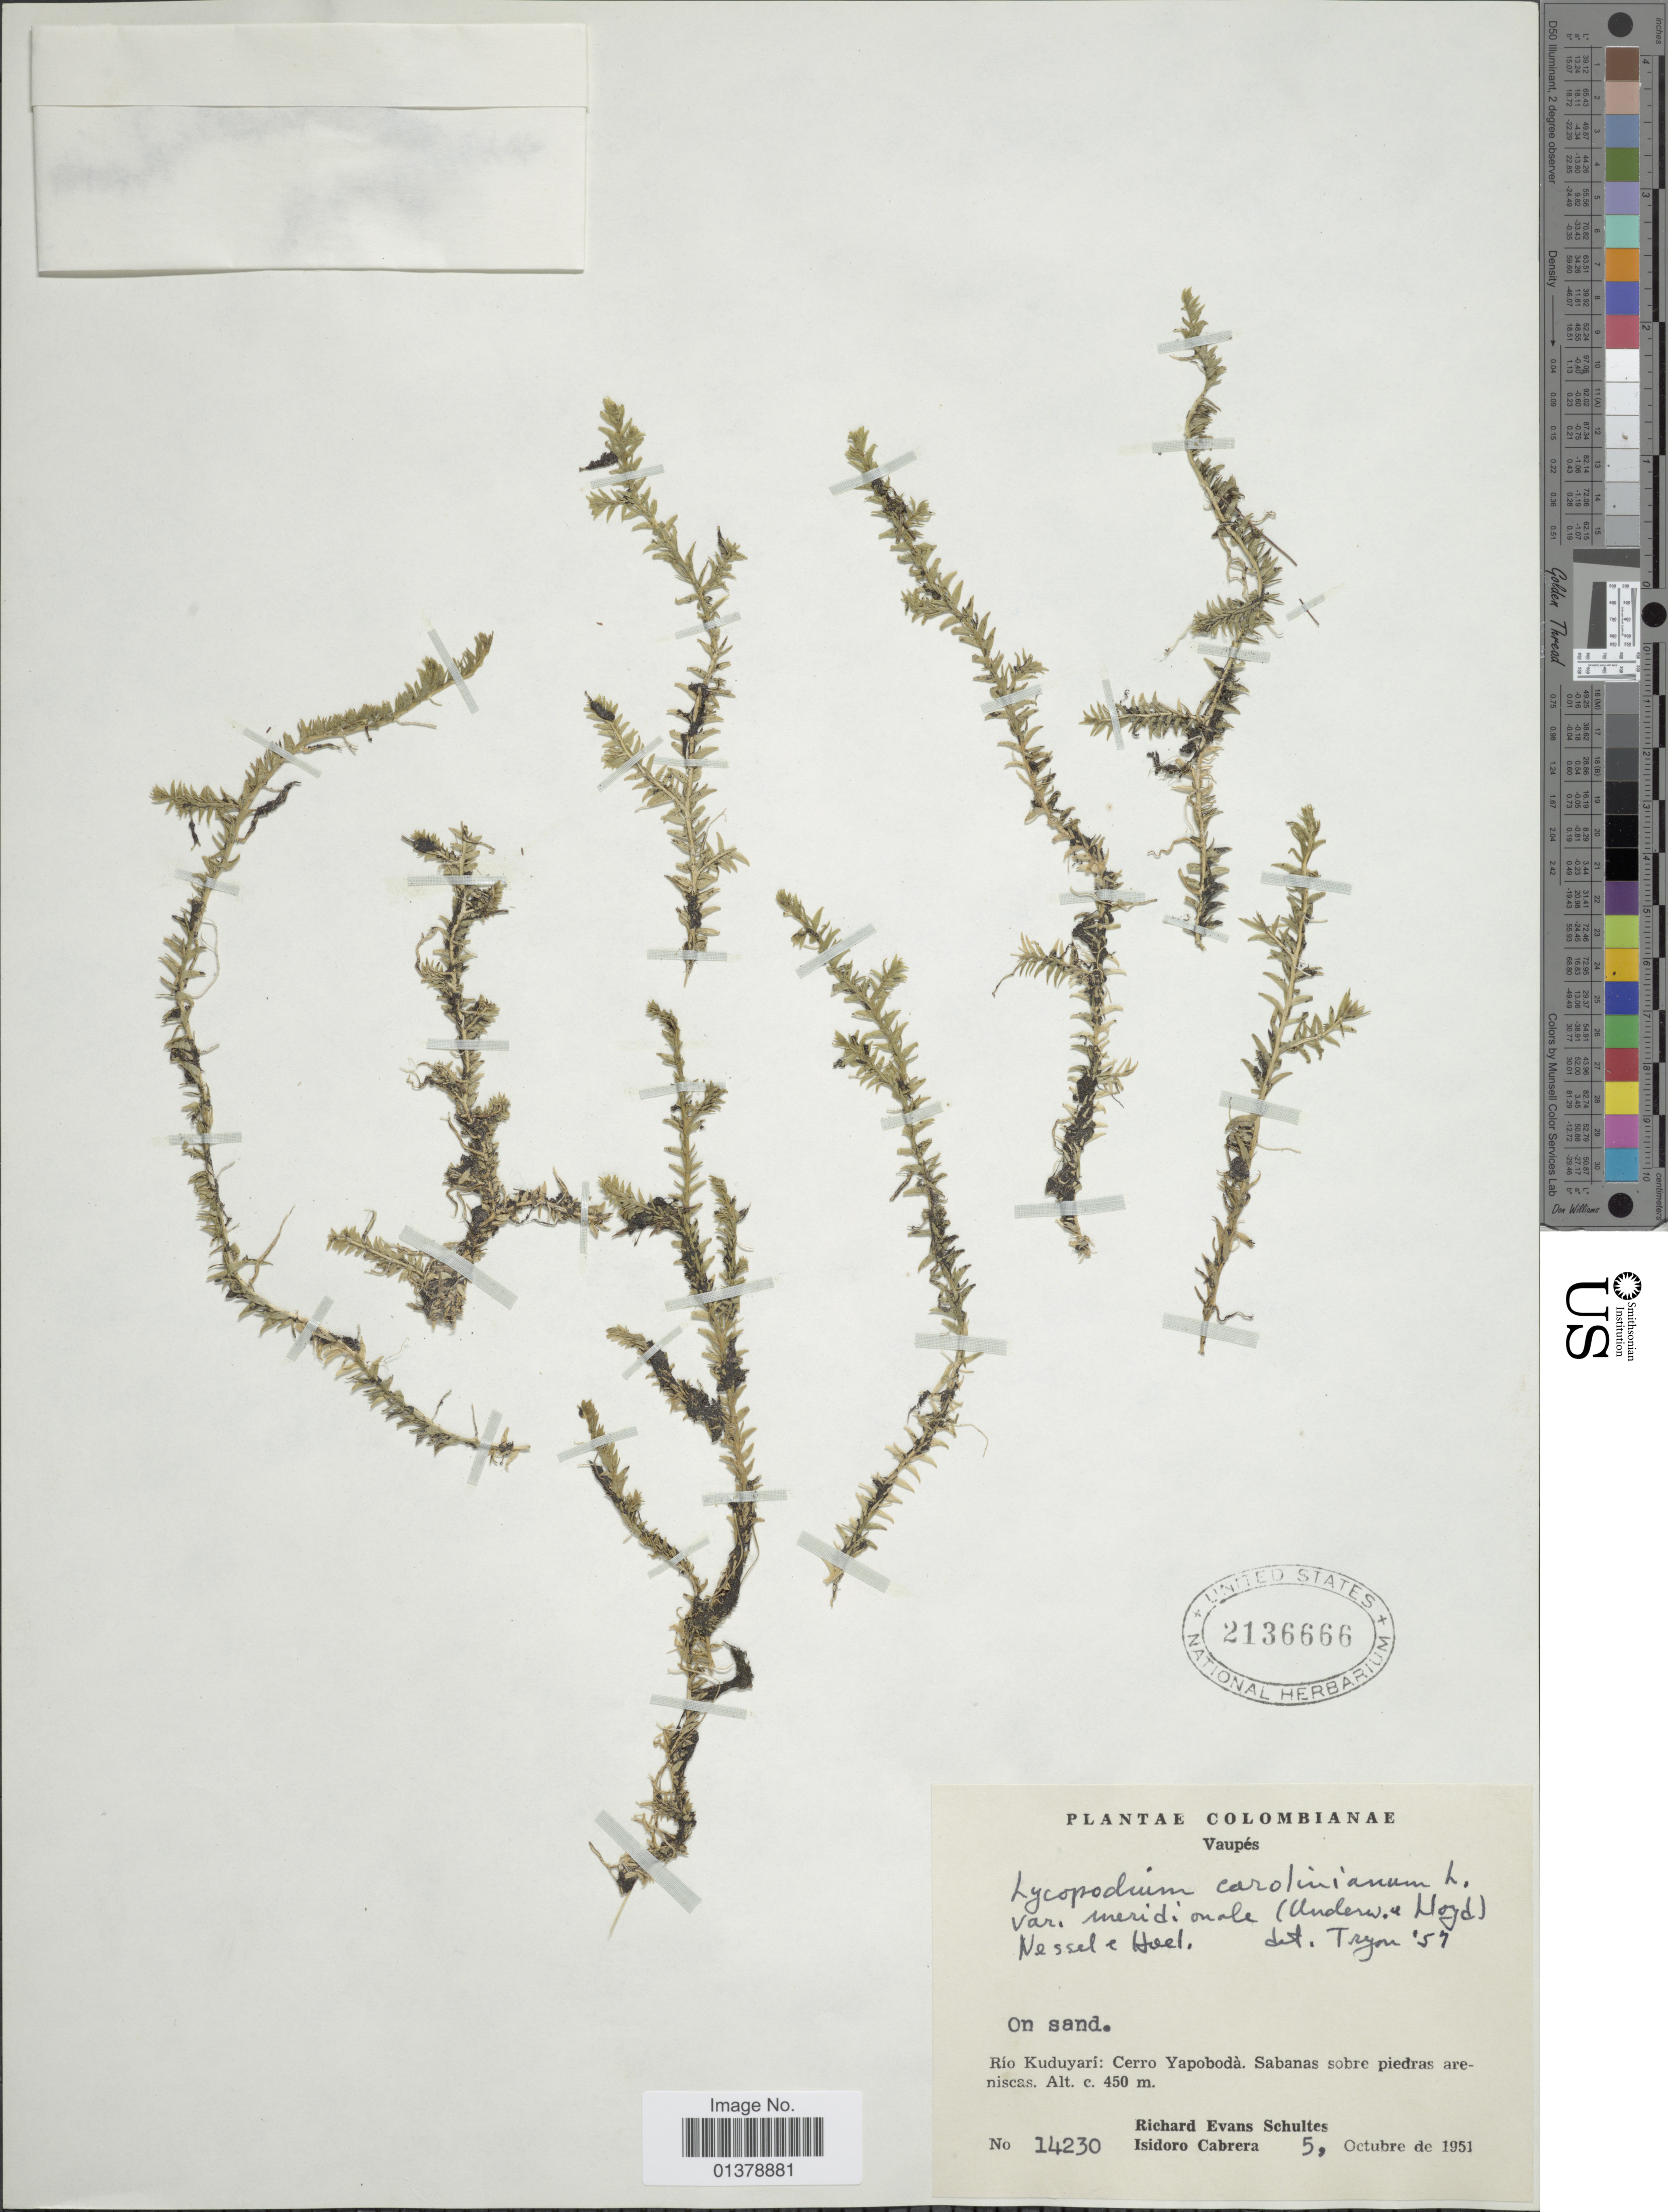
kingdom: Plantae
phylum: Tracheophyta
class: Lycopodiopsida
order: Lycopodiales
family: Lycopodiaceae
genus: Pseudolycopodiella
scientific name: Pseudolycopodiella caroliniana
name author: (L.) Holub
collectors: R. E. Schultes & I. Cabrera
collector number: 14230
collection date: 1951-10-05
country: Colombia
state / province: Vaupés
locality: Rio Kuduyari: Cerro Yapobodá: Sabanas sobre piedras areniscas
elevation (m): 450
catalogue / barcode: US 2136666